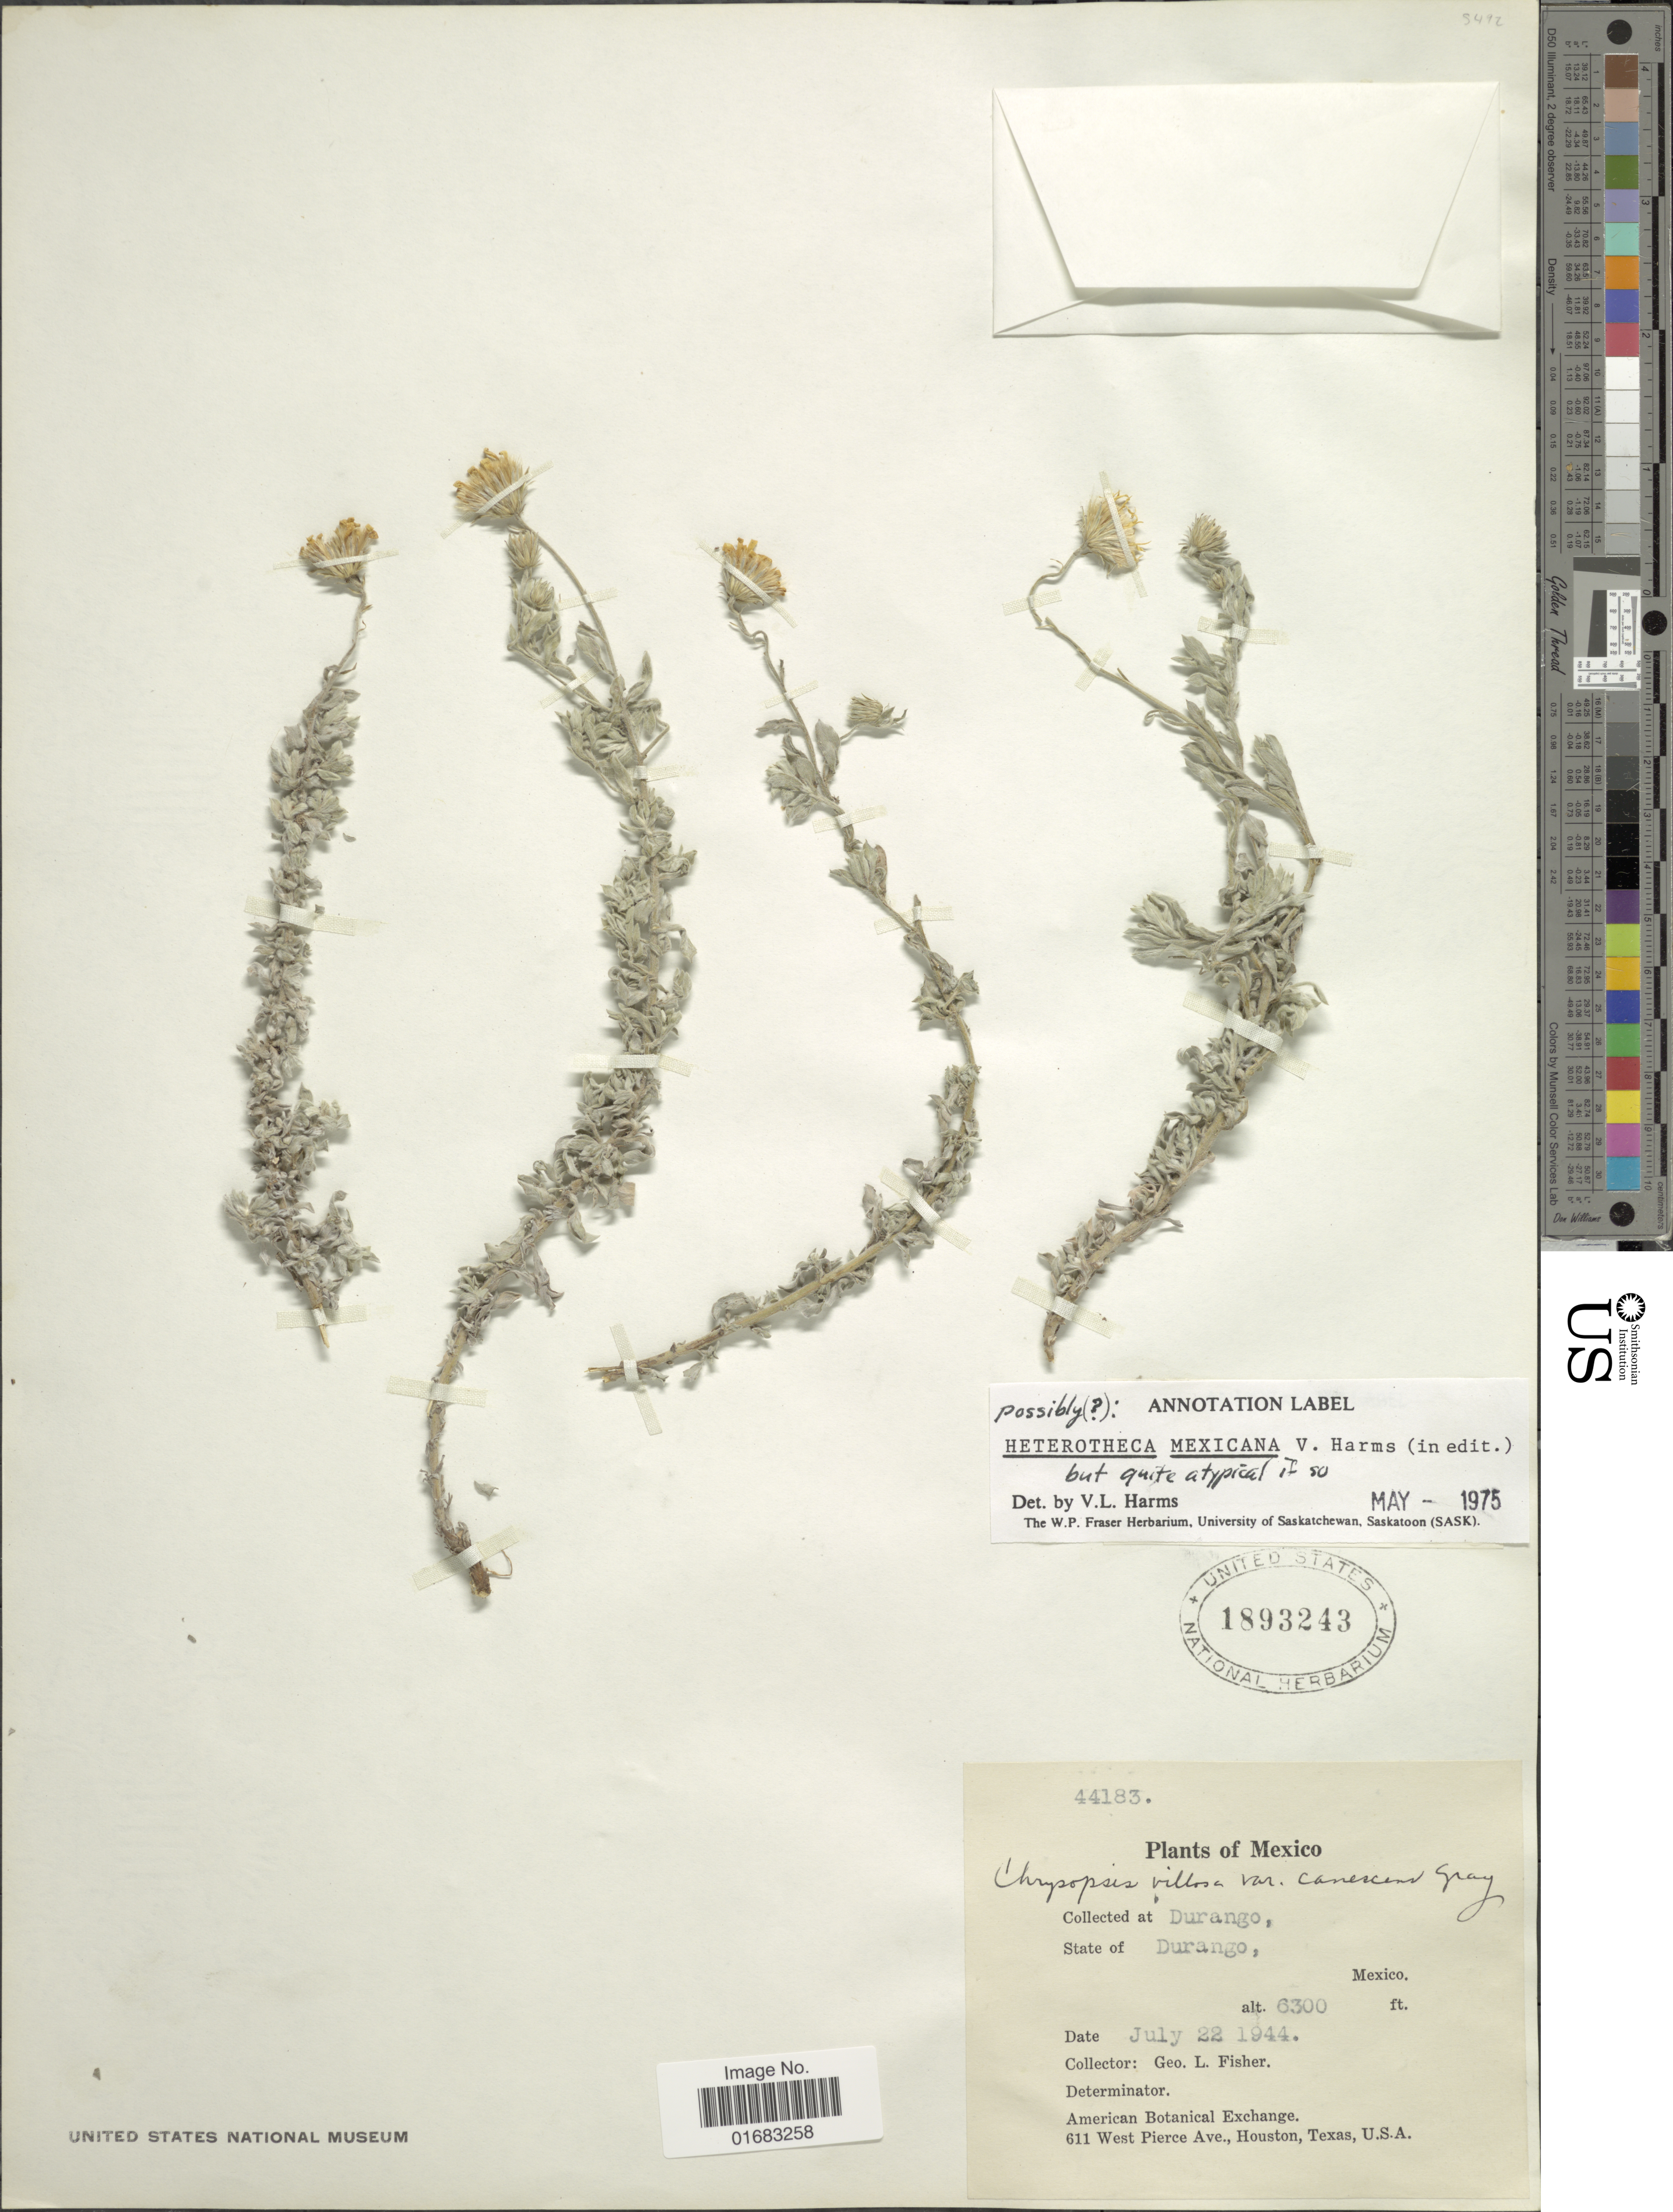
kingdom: Plantae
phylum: Tracheophyta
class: Magnoliopsida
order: Asterales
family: Asteraceae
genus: Heterotheca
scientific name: Heterotheca mexicana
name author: V.L. Harms ex B.L. Turner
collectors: G. L. Fisher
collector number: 44183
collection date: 1944-07-22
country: Mexico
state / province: Durango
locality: State of Durango, Mexico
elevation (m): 1920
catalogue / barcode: US 1893243